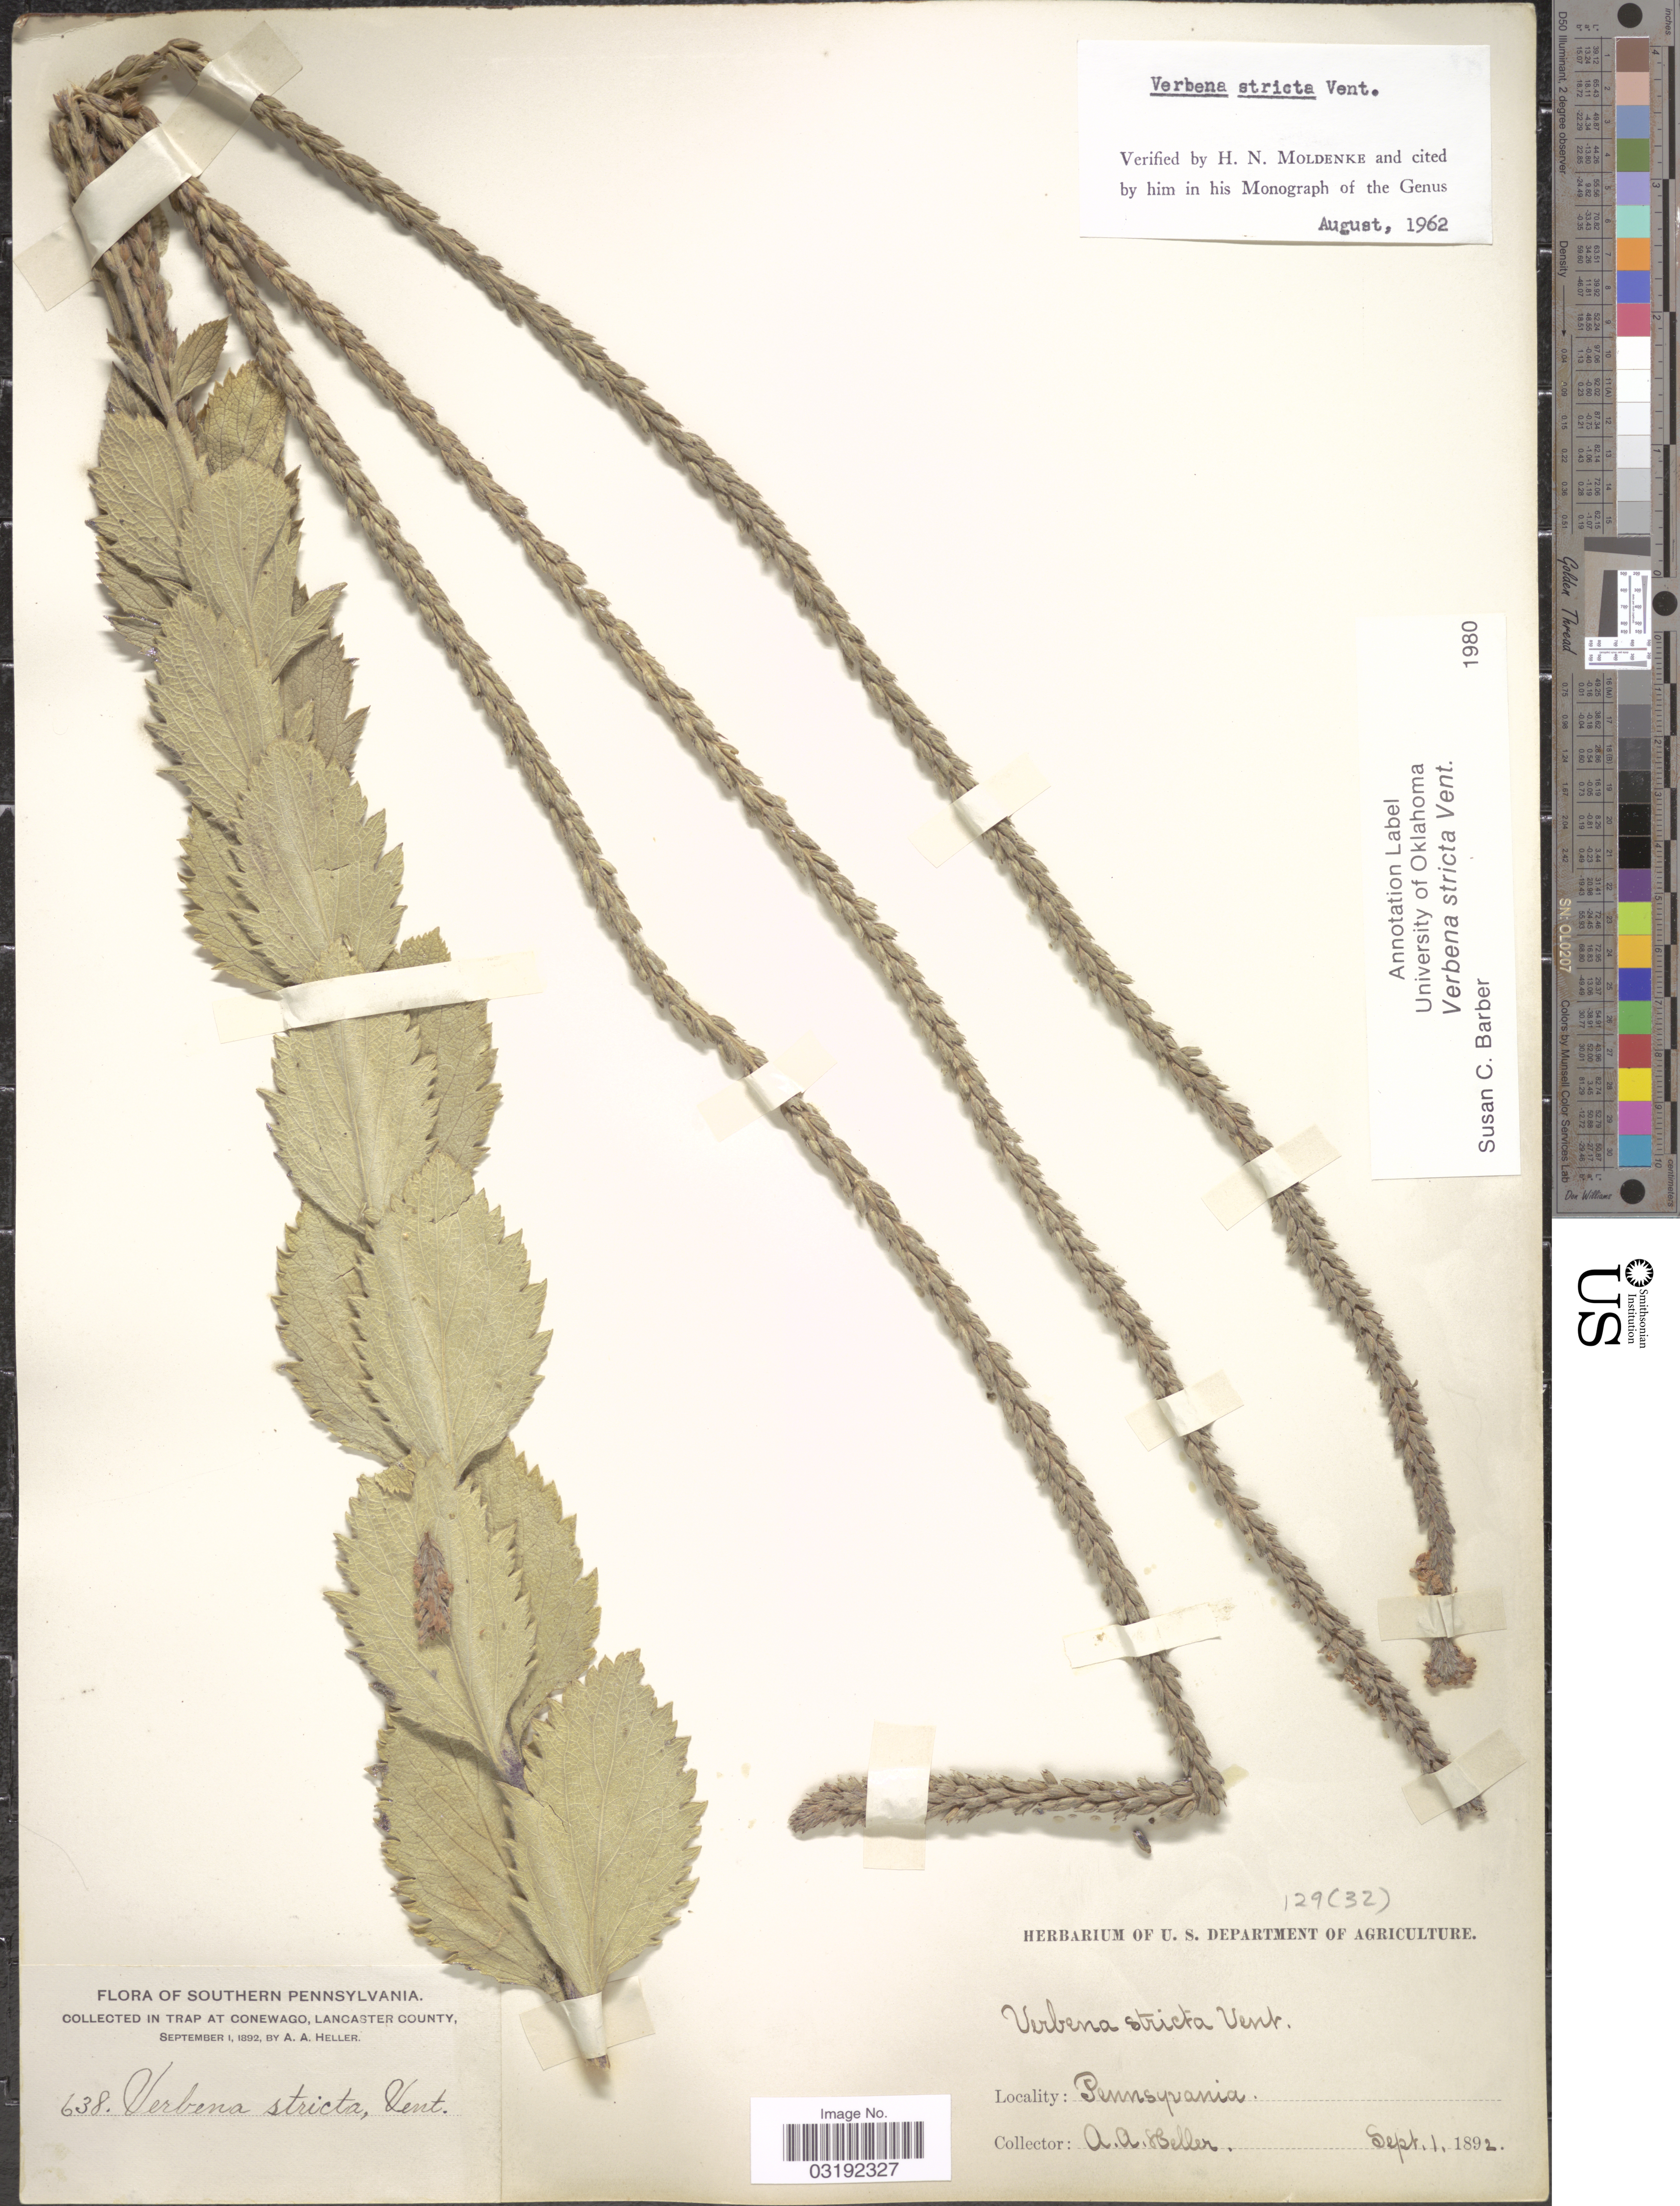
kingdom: Plantae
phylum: Tracheophyta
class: Magnoliopsida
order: Lamiales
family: Verbenaceae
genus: Verbena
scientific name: Verbena stricta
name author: Vent.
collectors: A. A. Heller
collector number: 638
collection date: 1892-09-01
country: United States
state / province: Pennsylvania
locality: Southern Pennsylvania. In trap at Conewago, Lancaster County.